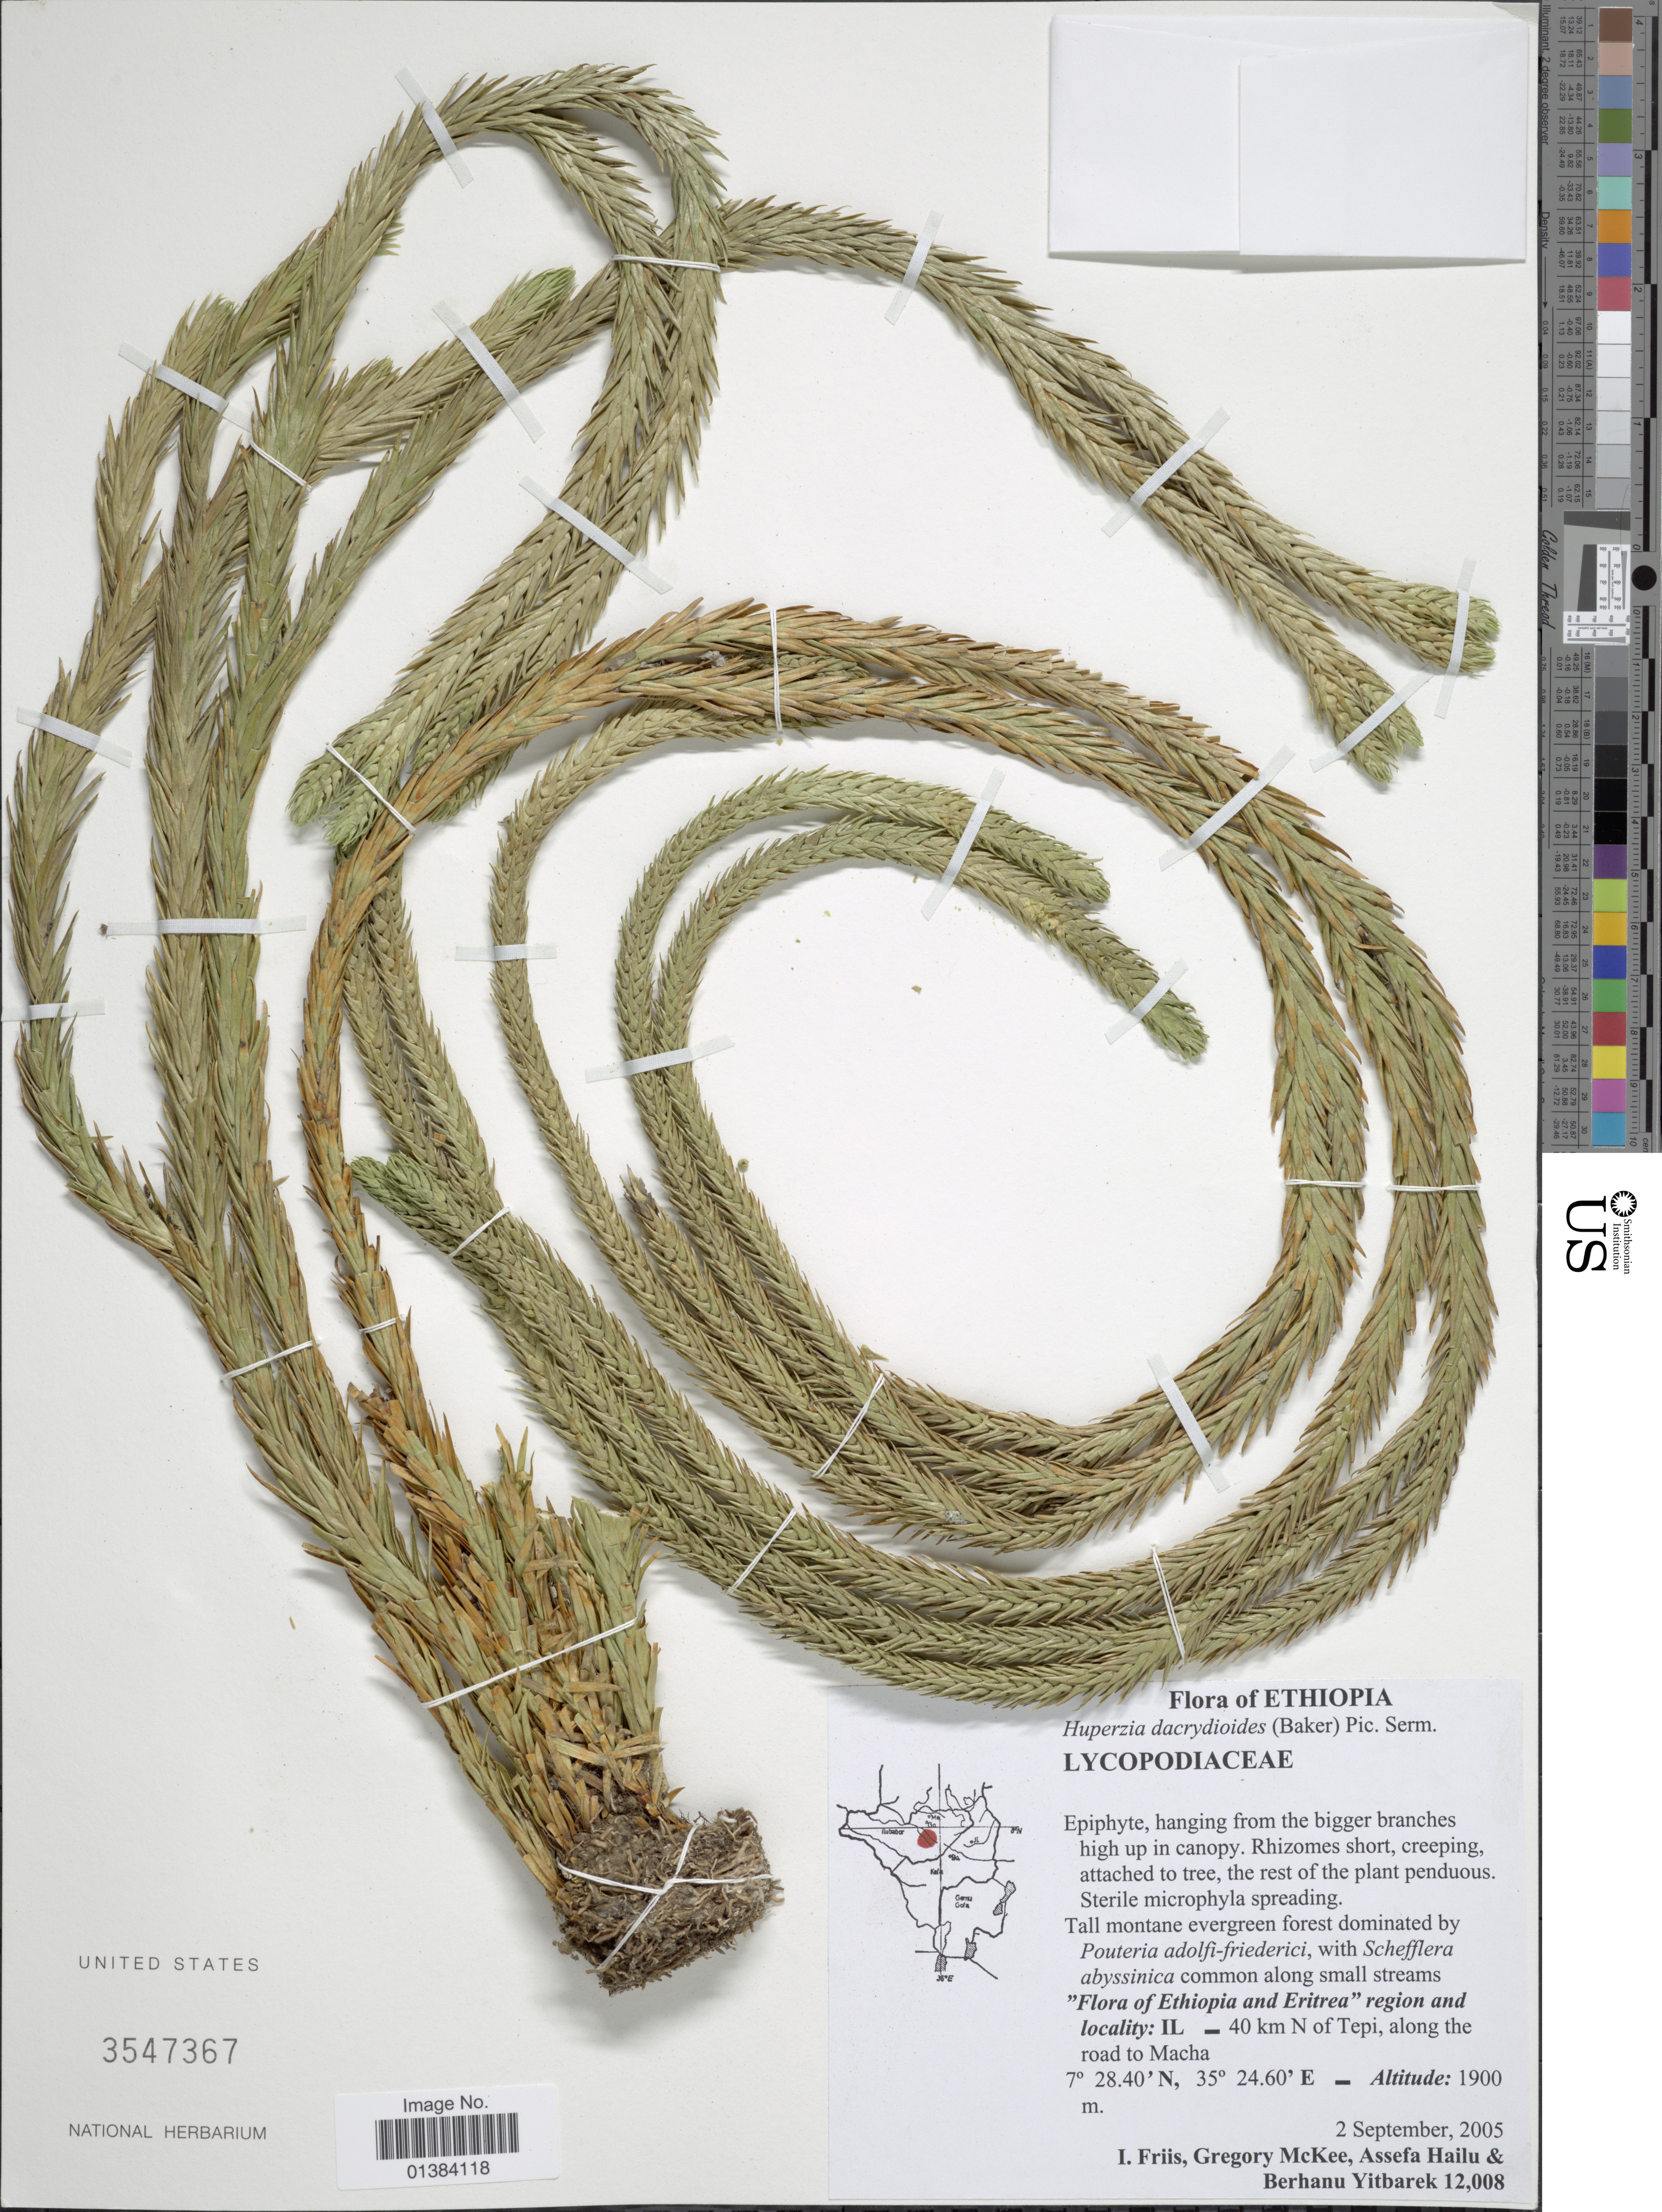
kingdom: Plantae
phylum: Tracheophyta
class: Lycopodiopsida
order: Lycopodiales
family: Lycopodiaceae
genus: Phlegmariurus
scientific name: Phlegmariurus dacrydioides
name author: (Baker) A. R. Field & Bostock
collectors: I. Friis, G. S. McKee, A. Hailu & B. Yitbarek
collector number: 12008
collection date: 2005-09-02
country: Ethiopia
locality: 40 km N of Tepi, along the road to Macha.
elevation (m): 1900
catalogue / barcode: US 3547367